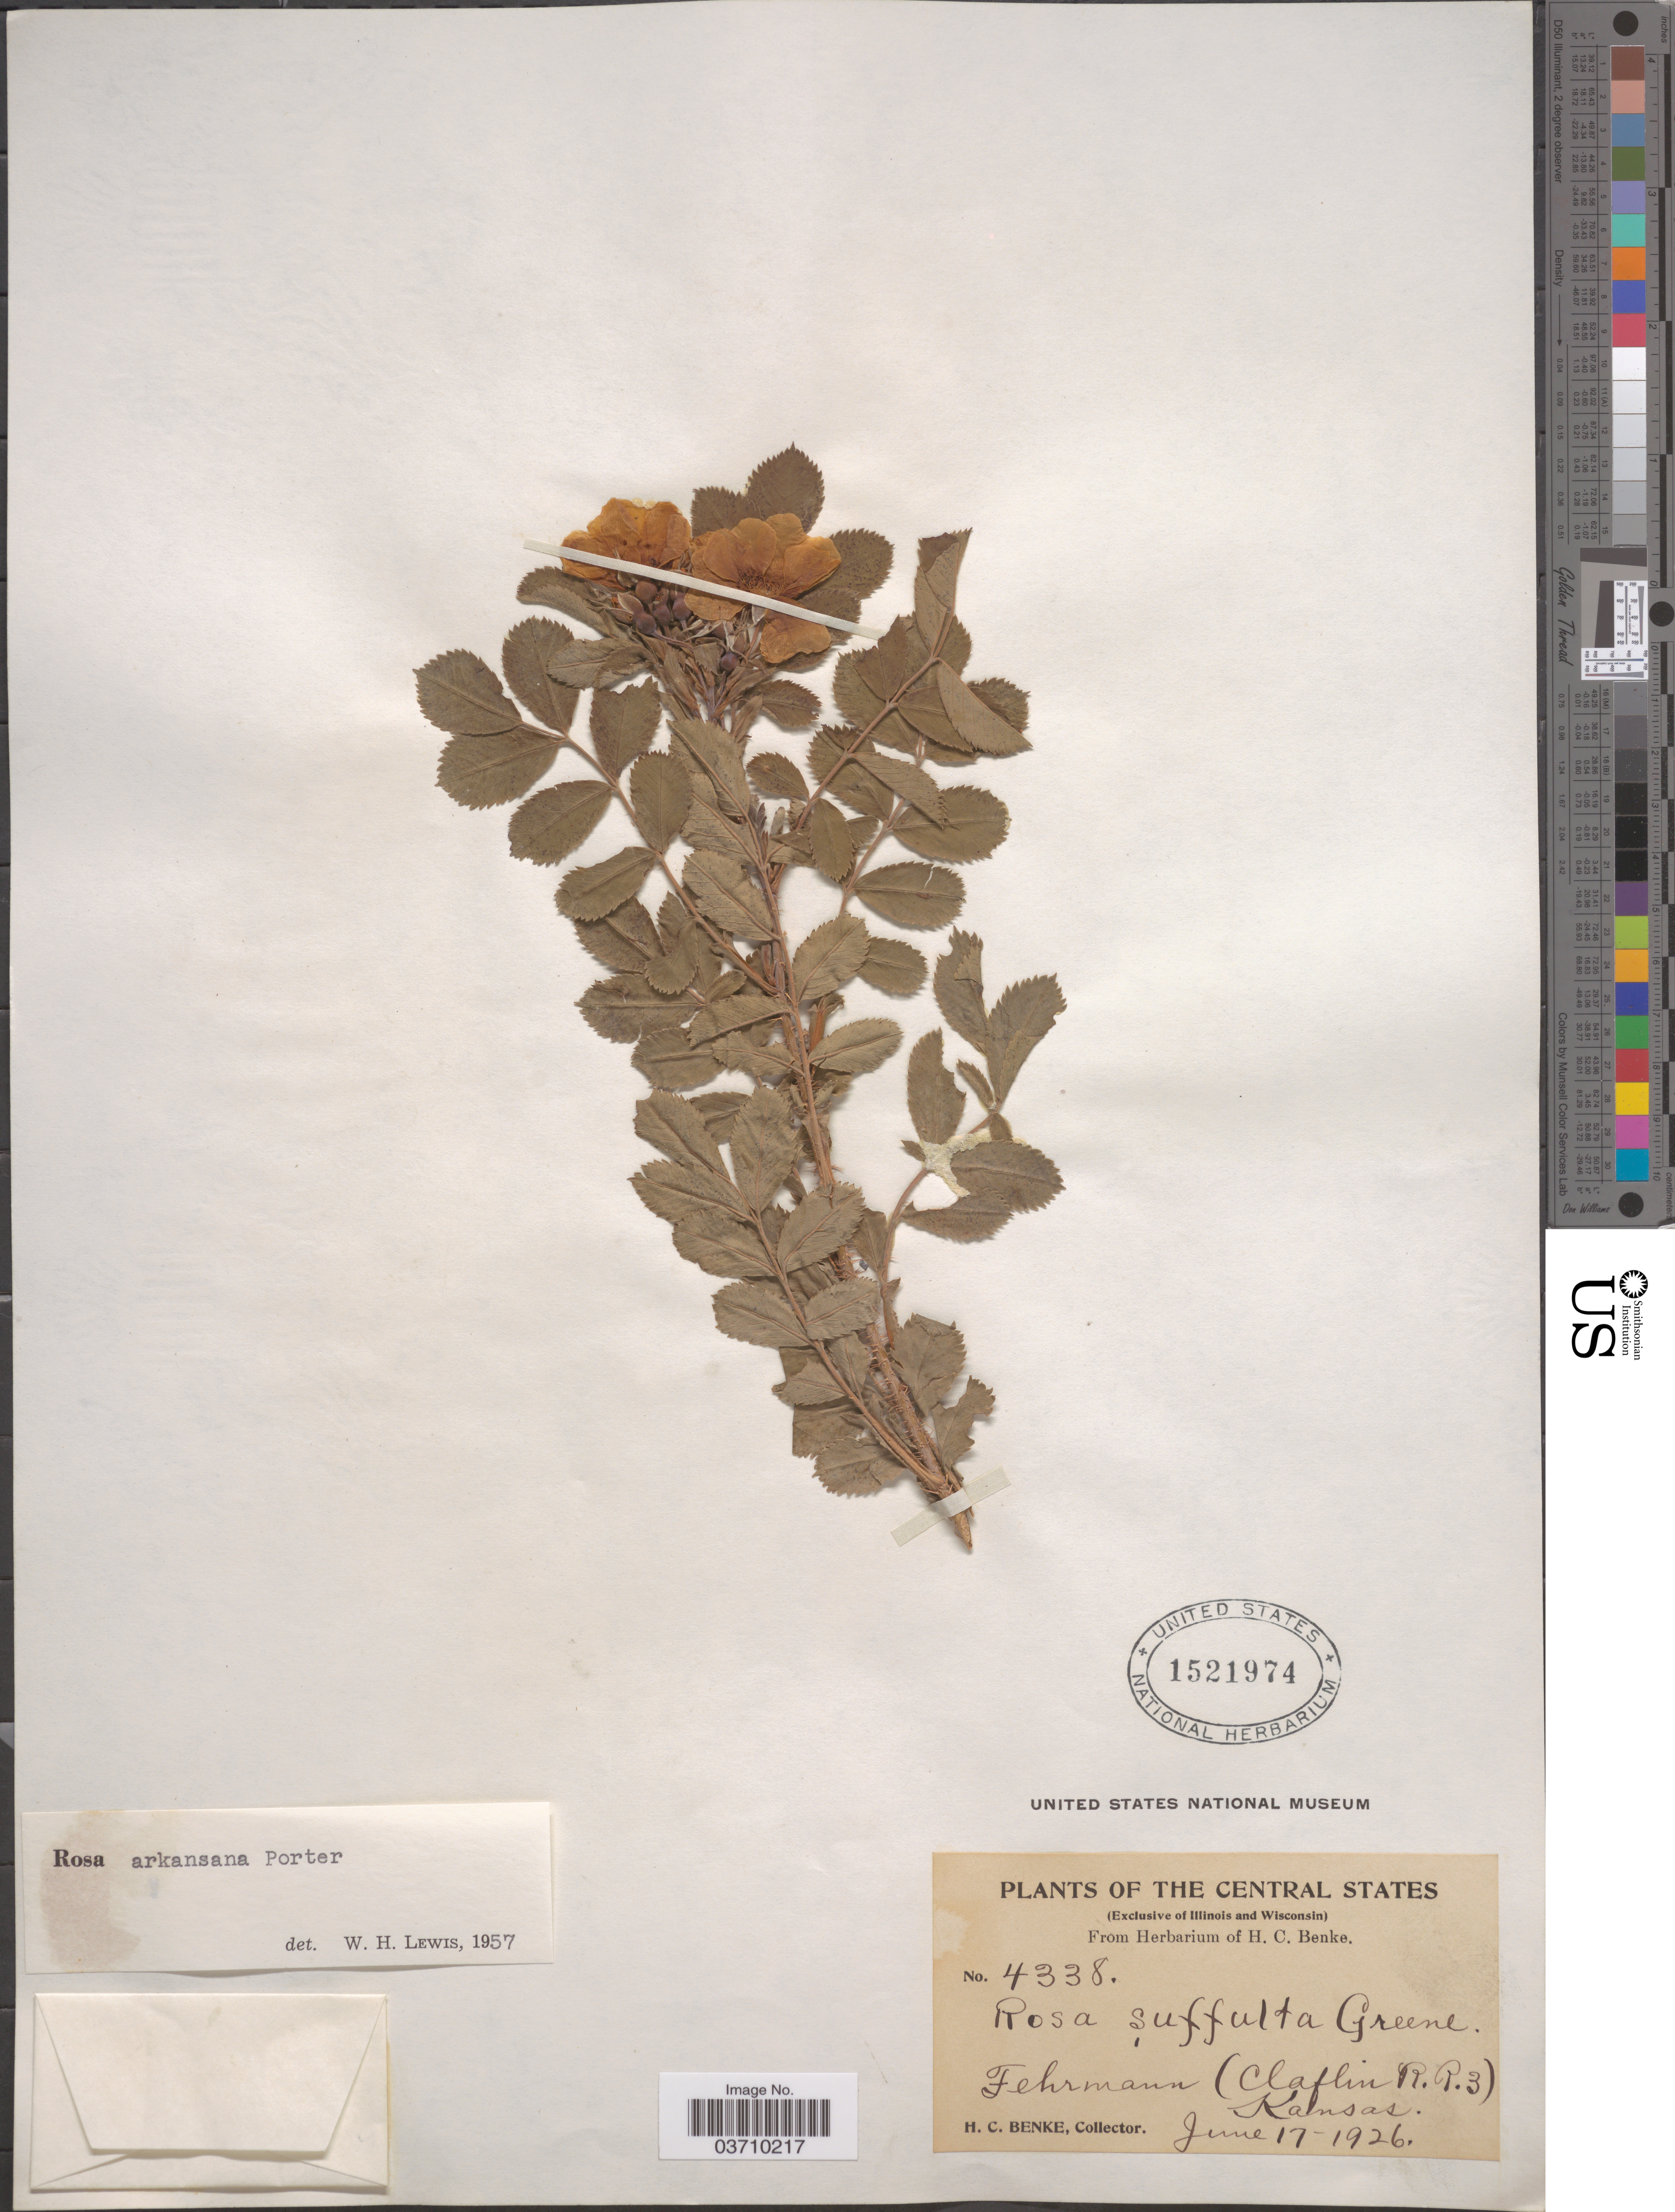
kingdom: Plantae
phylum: Tracheophyta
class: Magnoliopsida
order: Rosales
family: Rosaceae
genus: Rosa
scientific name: Rosa arkansana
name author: Porter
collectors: H. Benke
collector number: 4338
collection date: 1926-06-17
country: United States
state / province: Kansas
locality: The Central States. Fehrmann (Claflin R. R. 3).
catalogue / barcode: US 1521974